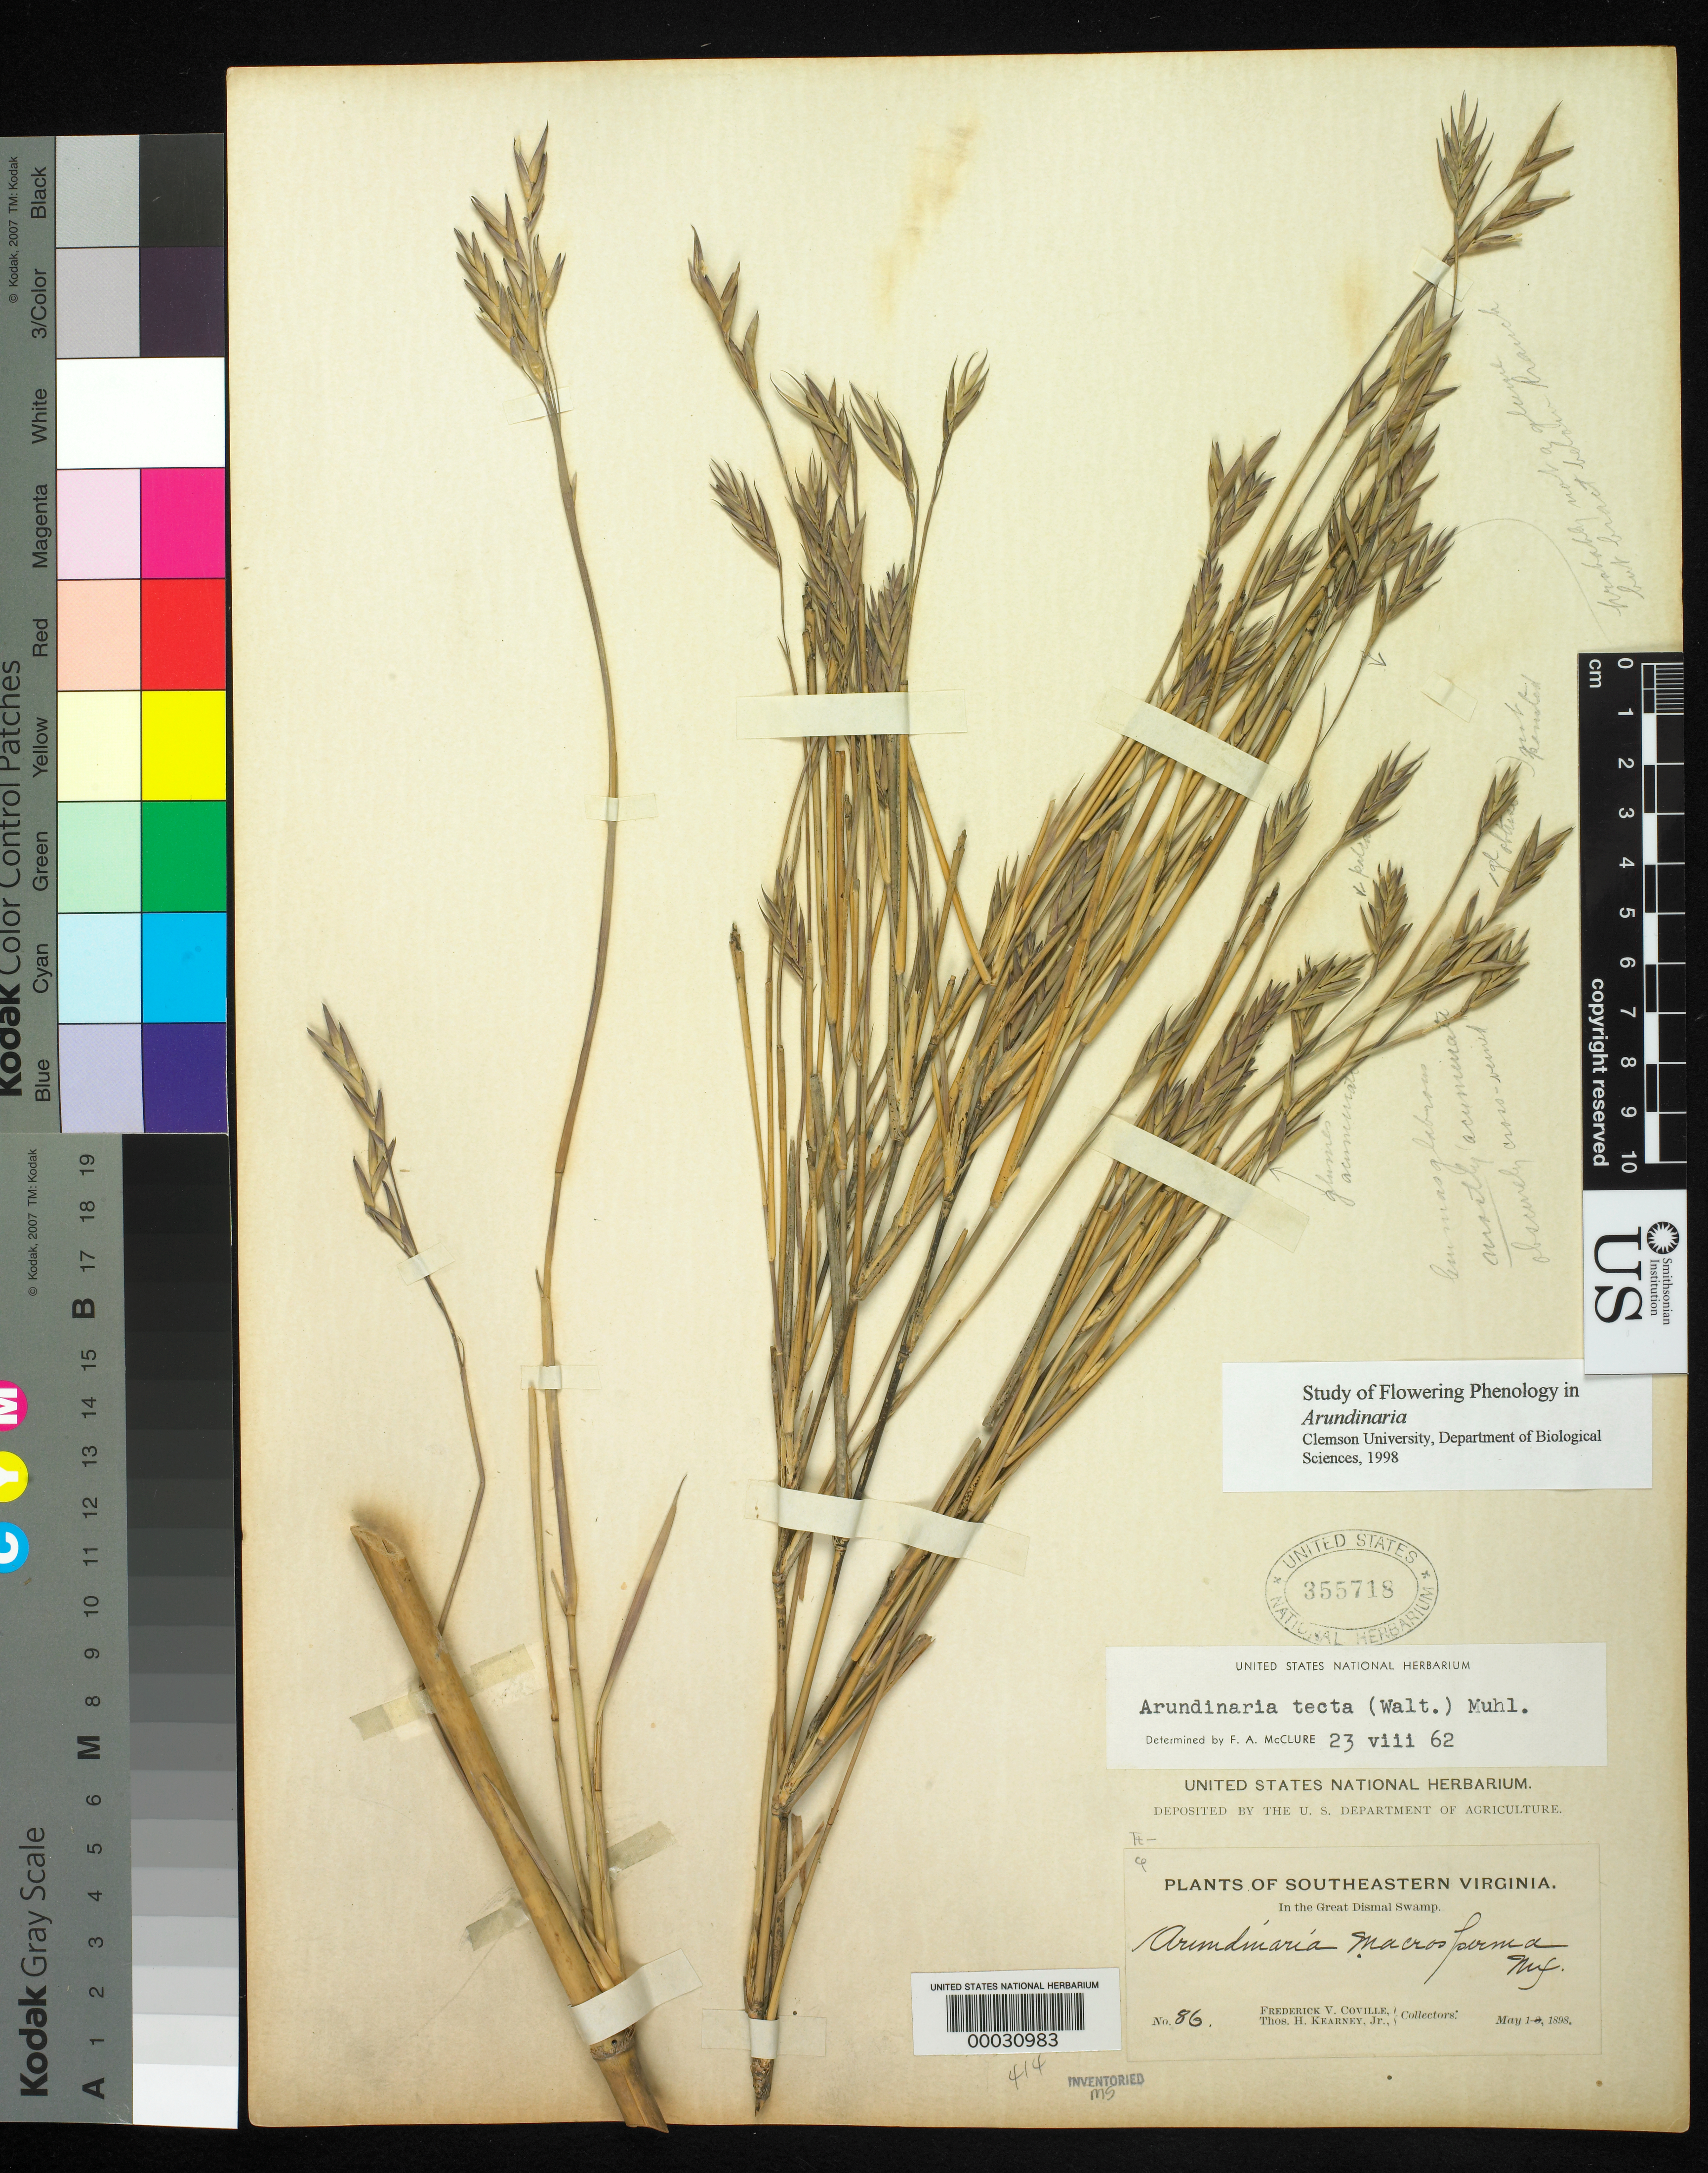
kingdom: Plantae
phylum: Tracheophyta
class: Liliopsida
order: Poales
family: Poaceae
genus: Arundinaria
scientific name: Arundinaria tecta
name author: (Walter) Muhl.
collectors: F. V. Coville & T. H. Kearney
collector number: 86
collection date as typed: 01 May 1898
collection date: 1898-05-01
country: United States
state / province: Virginia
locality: Great dismal swamp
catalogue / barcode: US 355718